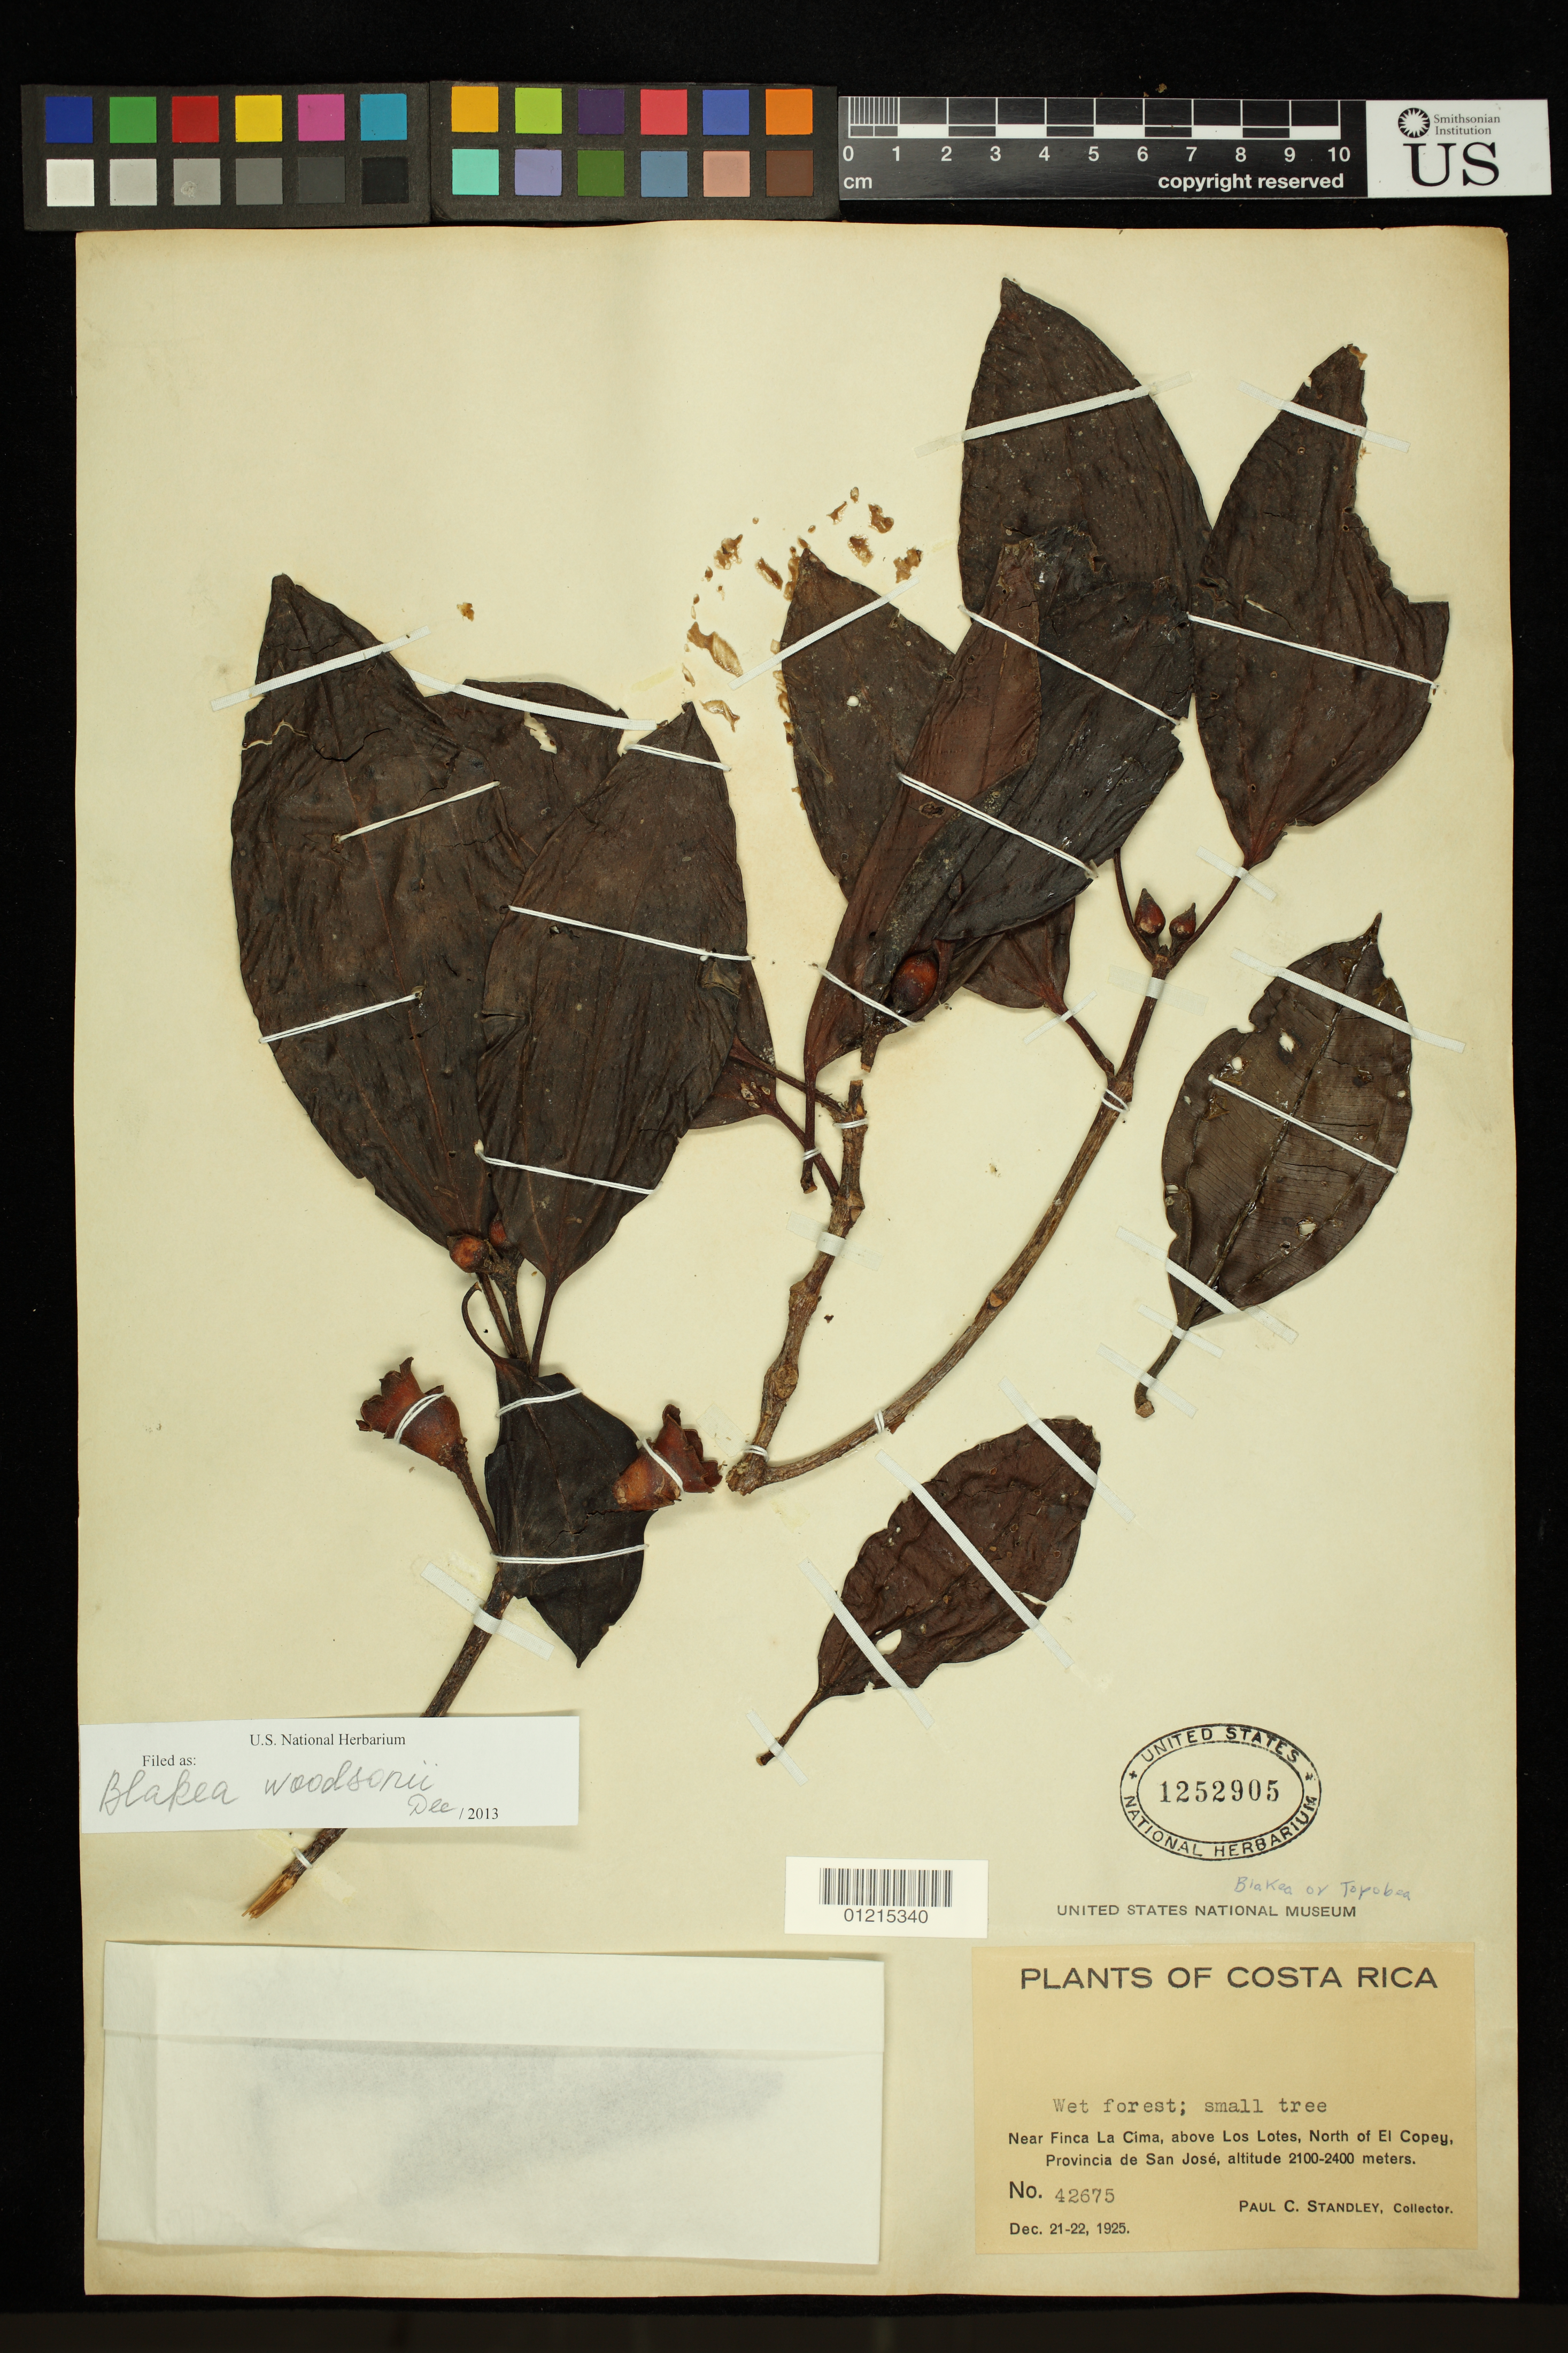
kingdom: Plantae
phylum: Tracheophyta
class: Magnoliopsida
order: Myrtales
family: Melastomataceae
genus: Blakea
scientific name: Blakea woodsonii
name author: Gleason in Woodson & Seibert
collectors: P. C. Standley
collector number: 42675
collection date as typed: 21-22 Dec 1925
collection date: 1925-12-21/1925-12-22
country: Costa Rica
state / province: San José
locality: Near Finca La Cima, above Los Lotes, N of El Copey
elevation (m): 2100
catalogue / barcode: US 1252905